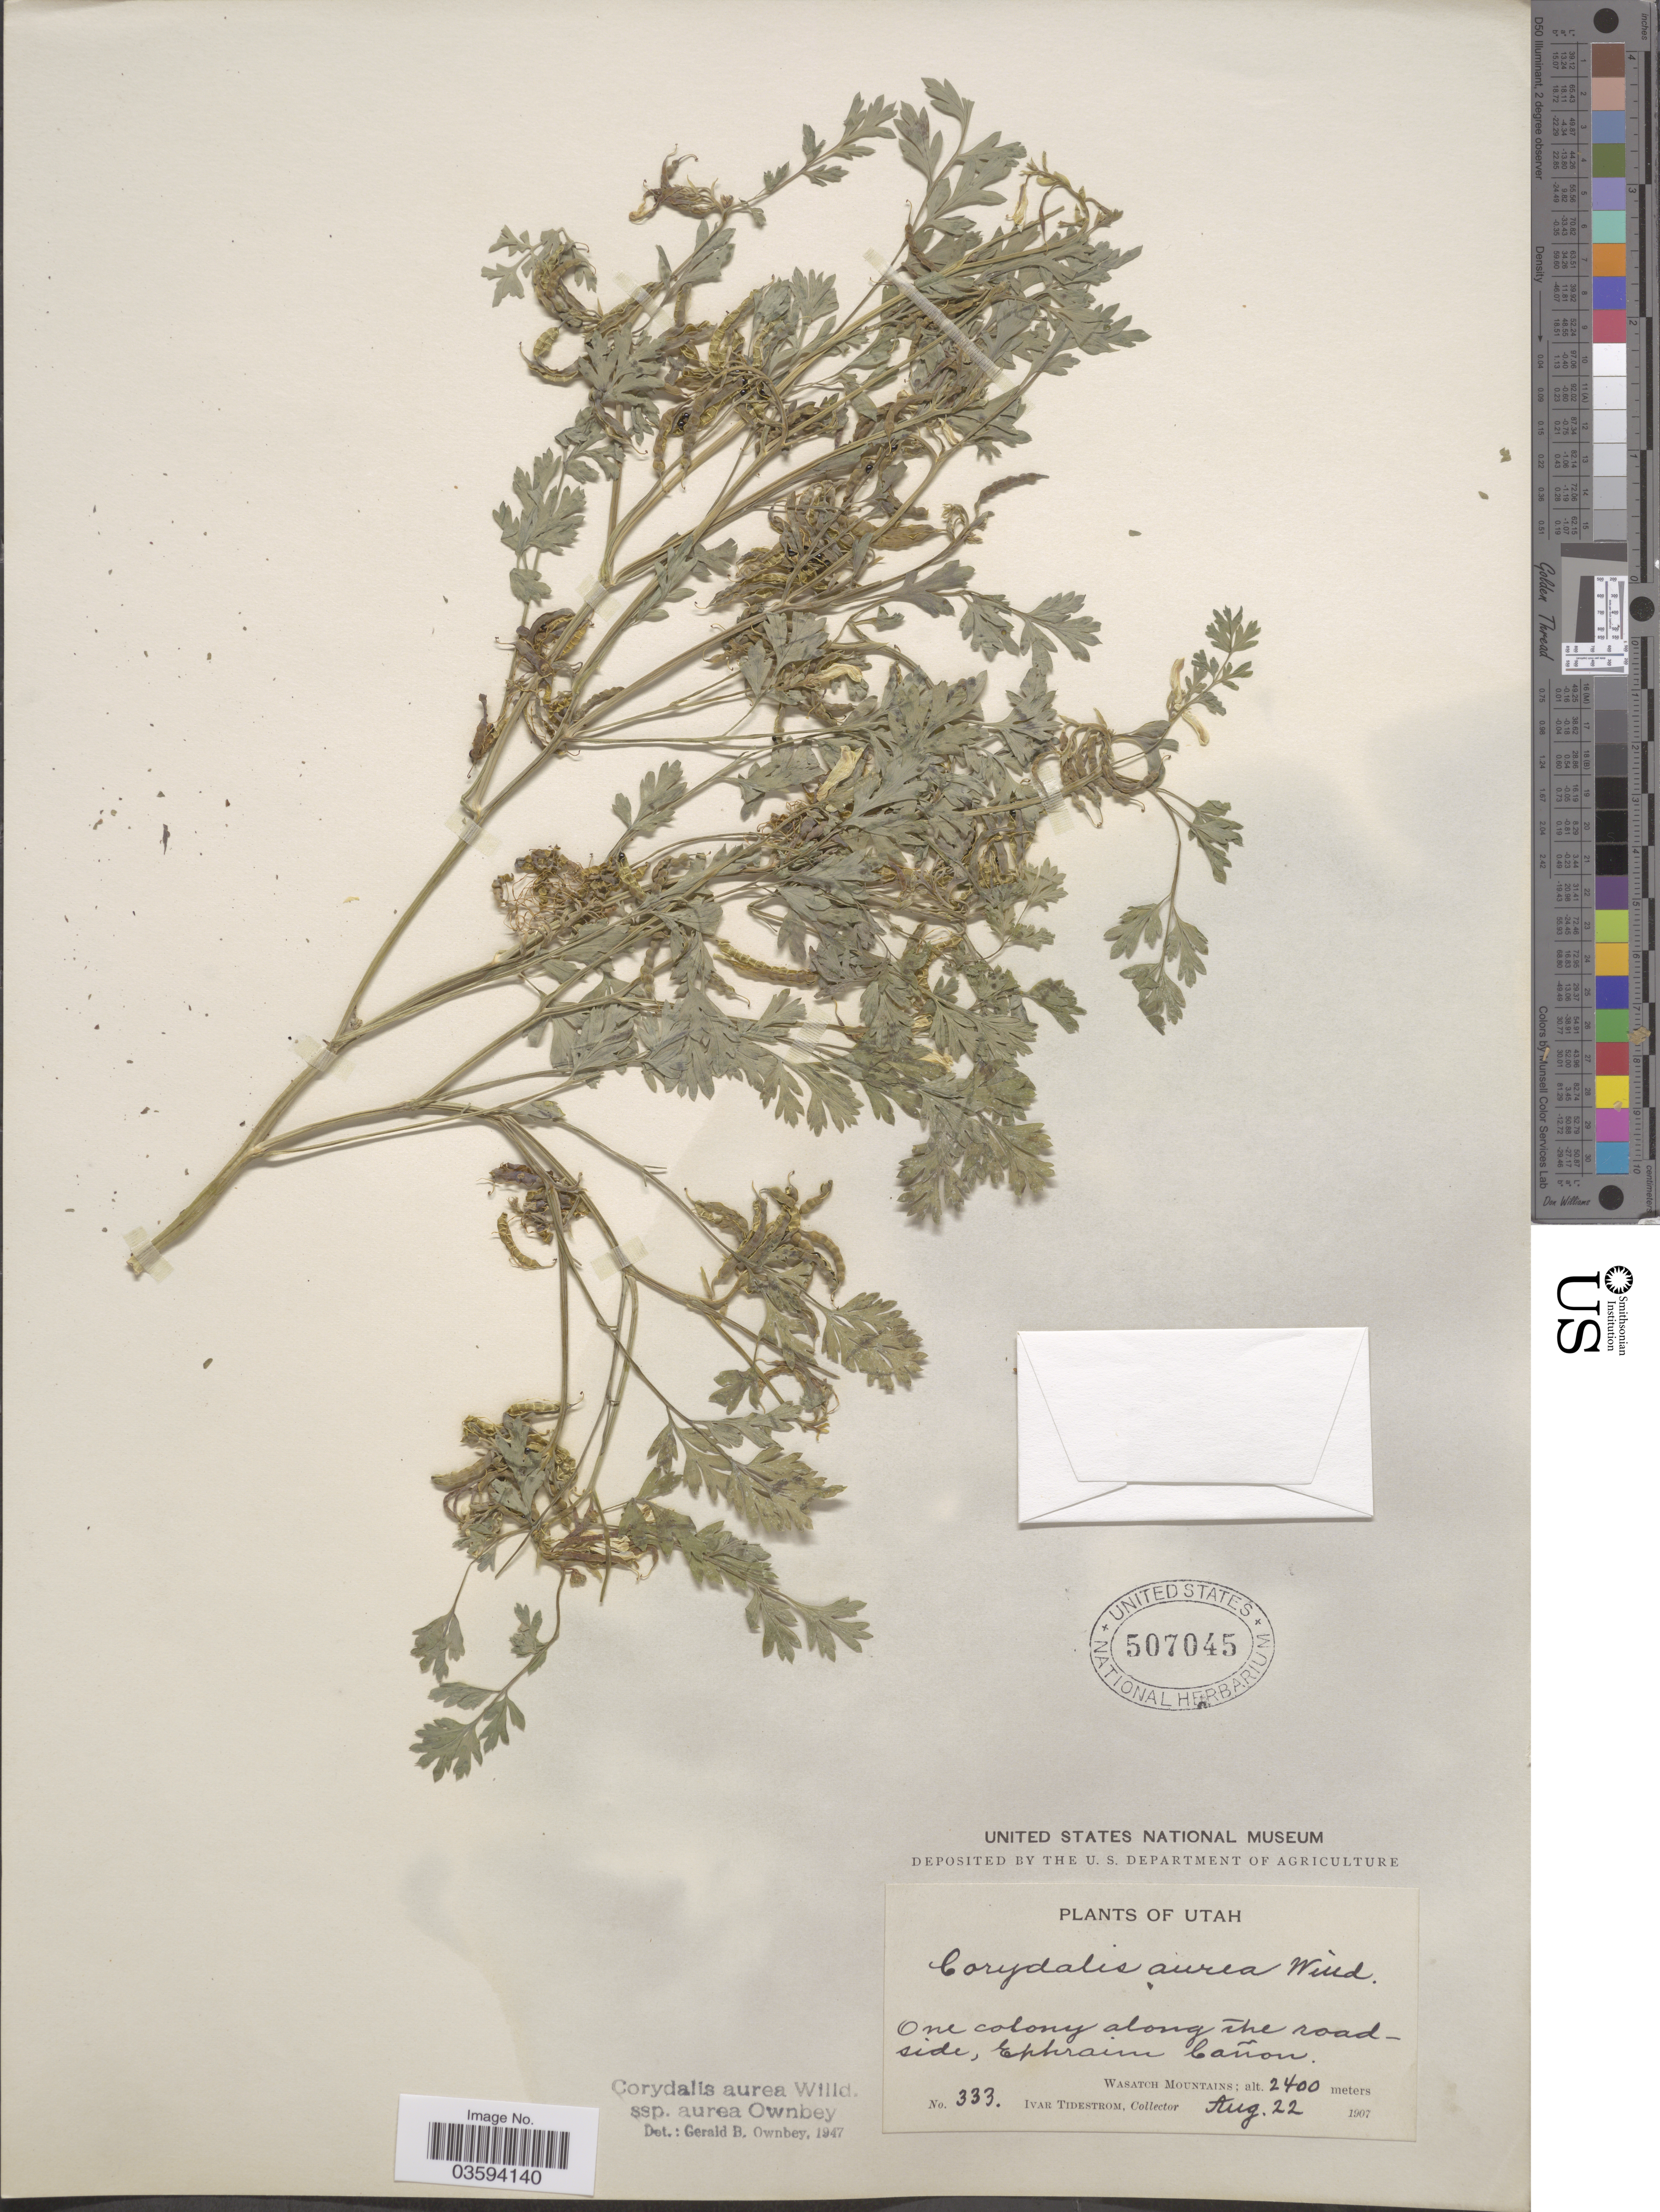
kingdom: Plantae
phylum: Tracheophyta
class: Magnoliopsida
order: Ranunculales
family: Papaveraceae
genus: Corydalis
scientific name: Corydalis aurea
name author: Willd.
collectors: I. F. Tidestrom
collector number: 333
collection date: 1907-08-22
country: United States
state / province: Utah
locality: One colony along the roadside, Ephraim Cañon. Wasatch Mountains.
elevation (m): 2400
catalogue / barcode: US 507045